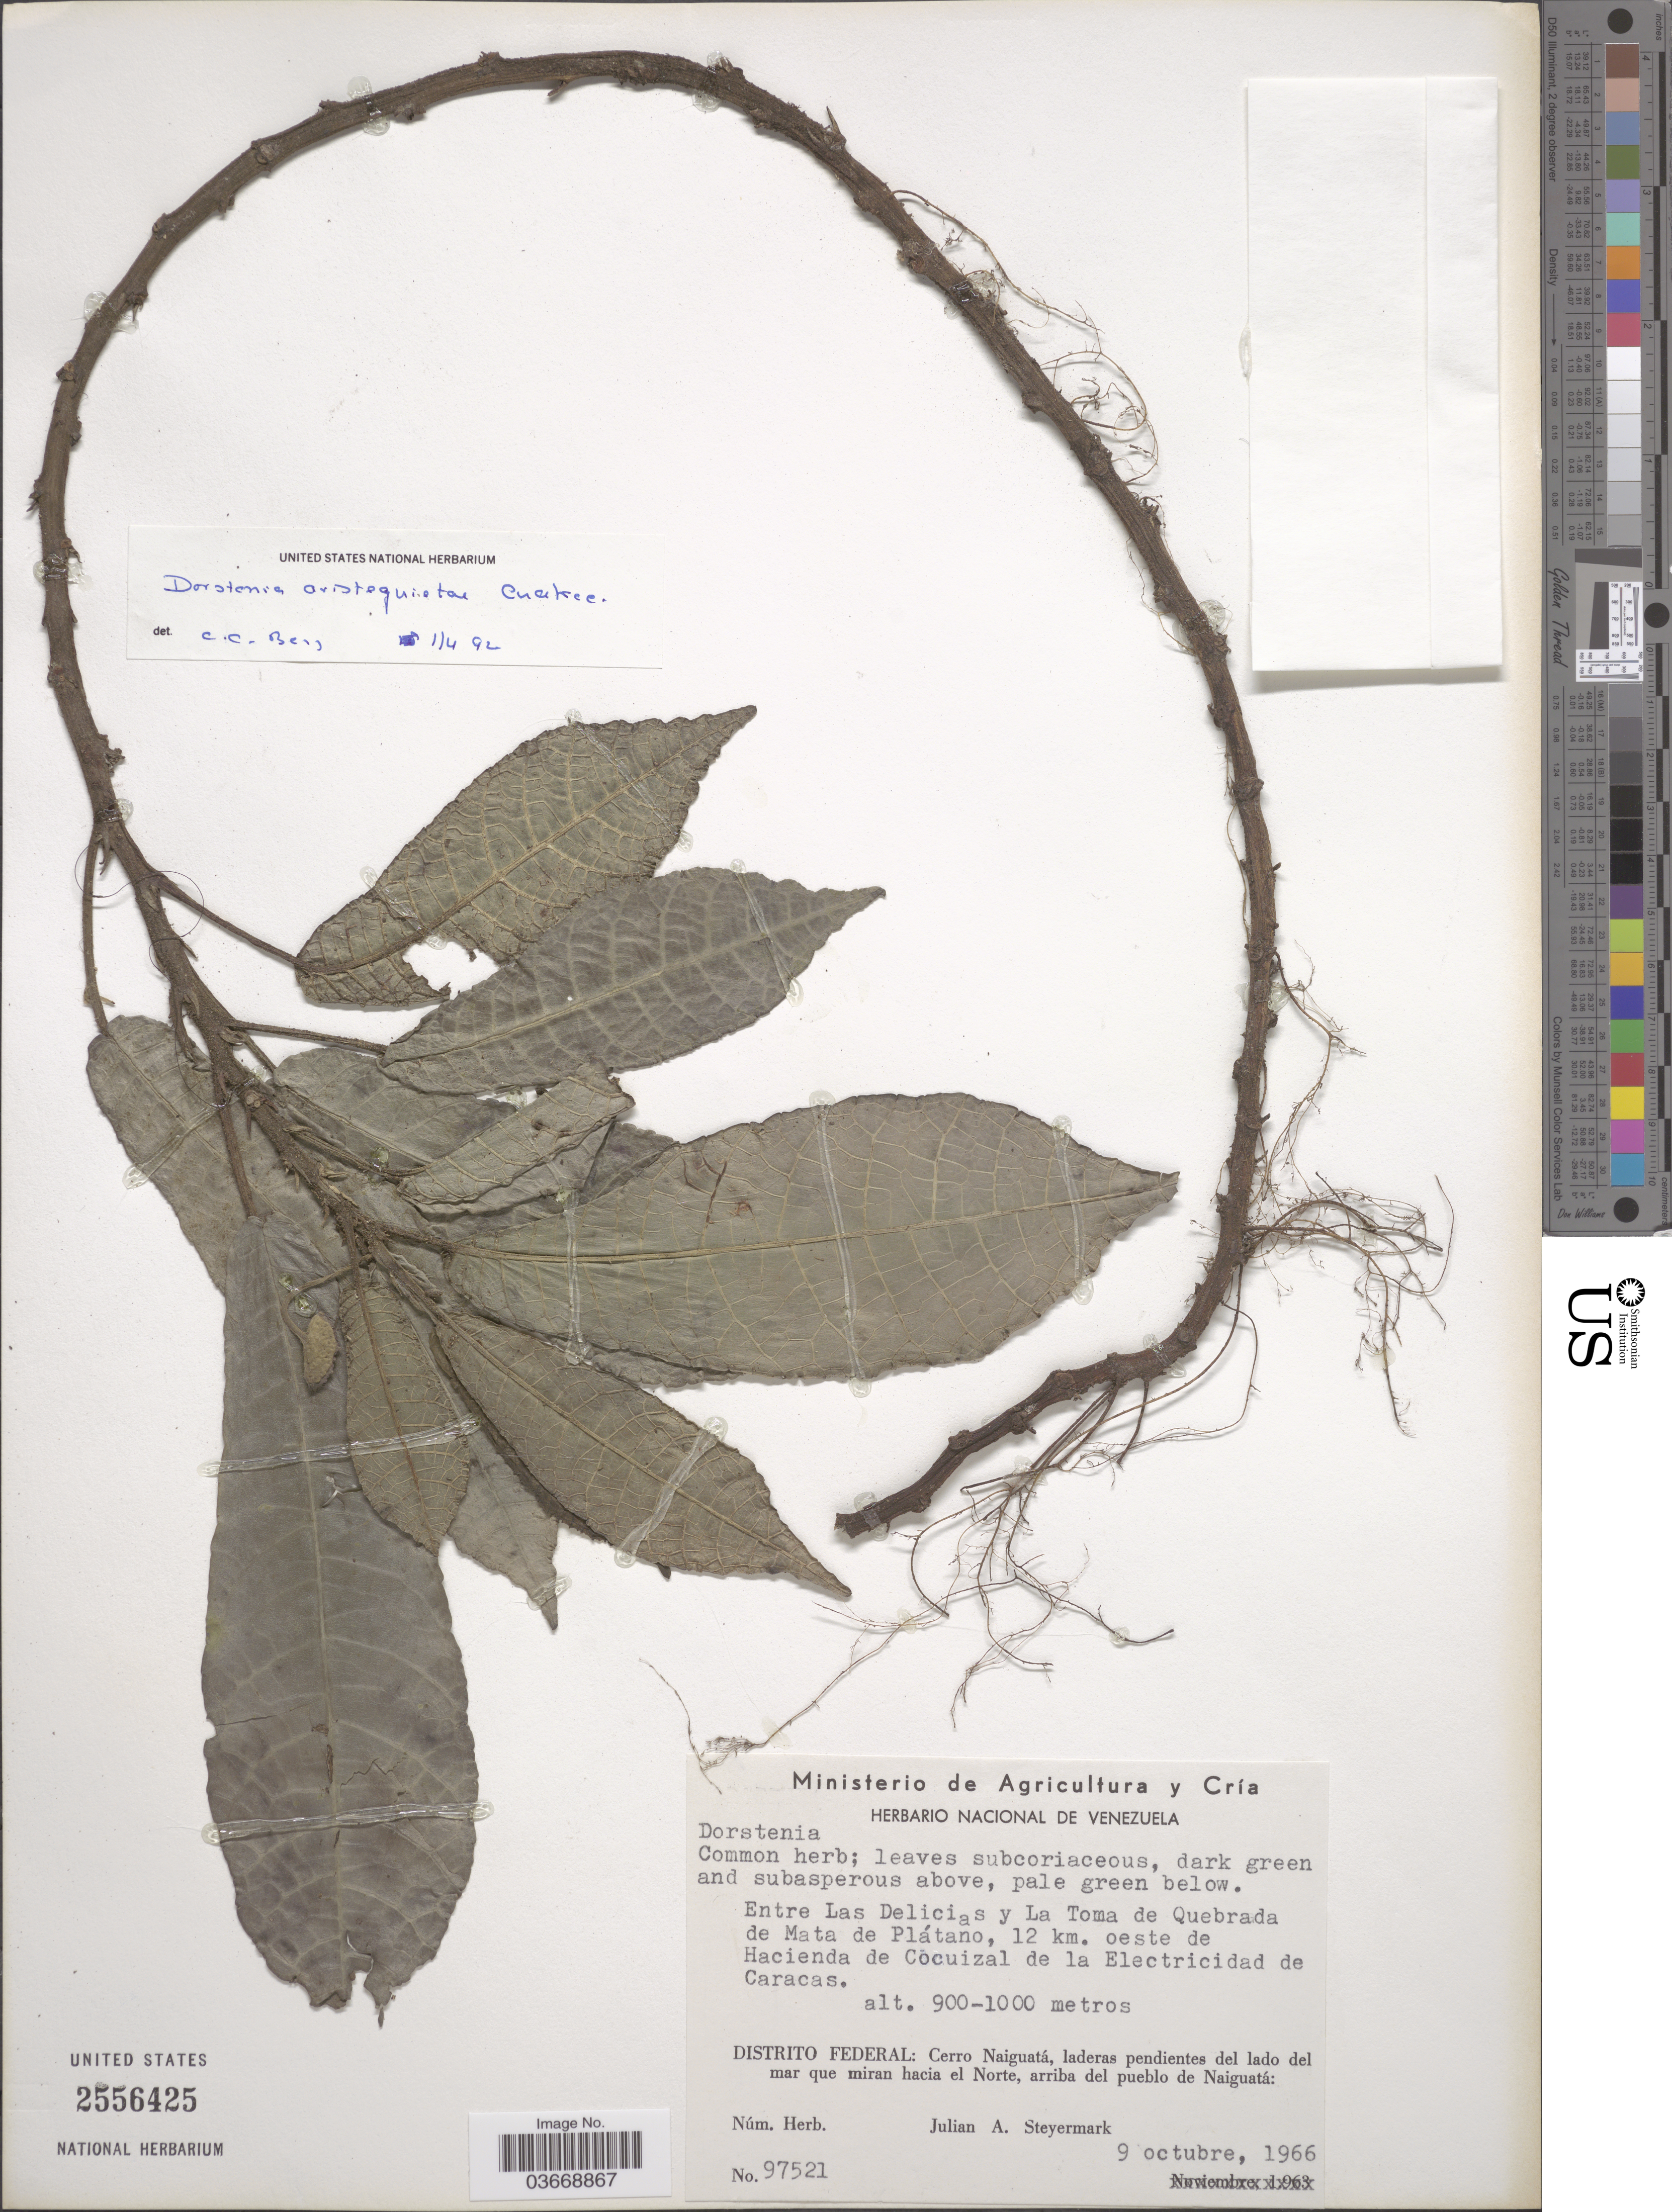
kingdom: Plantae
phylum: Tracheophyta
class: Magnoliopsida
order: Rosales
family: Moraceae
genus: Dorstenia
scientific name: Dorstenia aristeguietae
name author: Cuatrec.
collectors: J. Steyermark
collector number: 97521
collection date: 1966-10-09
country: Venezuela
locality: Entre Las Delicias y La Toma de Quebrada de Mata de Plátano, 12 km. oeste de Hacienda de Cócuizal de la Electricidad de Caracas. Distrito Federal: Cerro Naiguatá, laderas pendientes del lado del mar que miran hacia el Norte, del pueblo de Naiguatá.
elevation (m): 900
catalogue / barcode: US 2556425